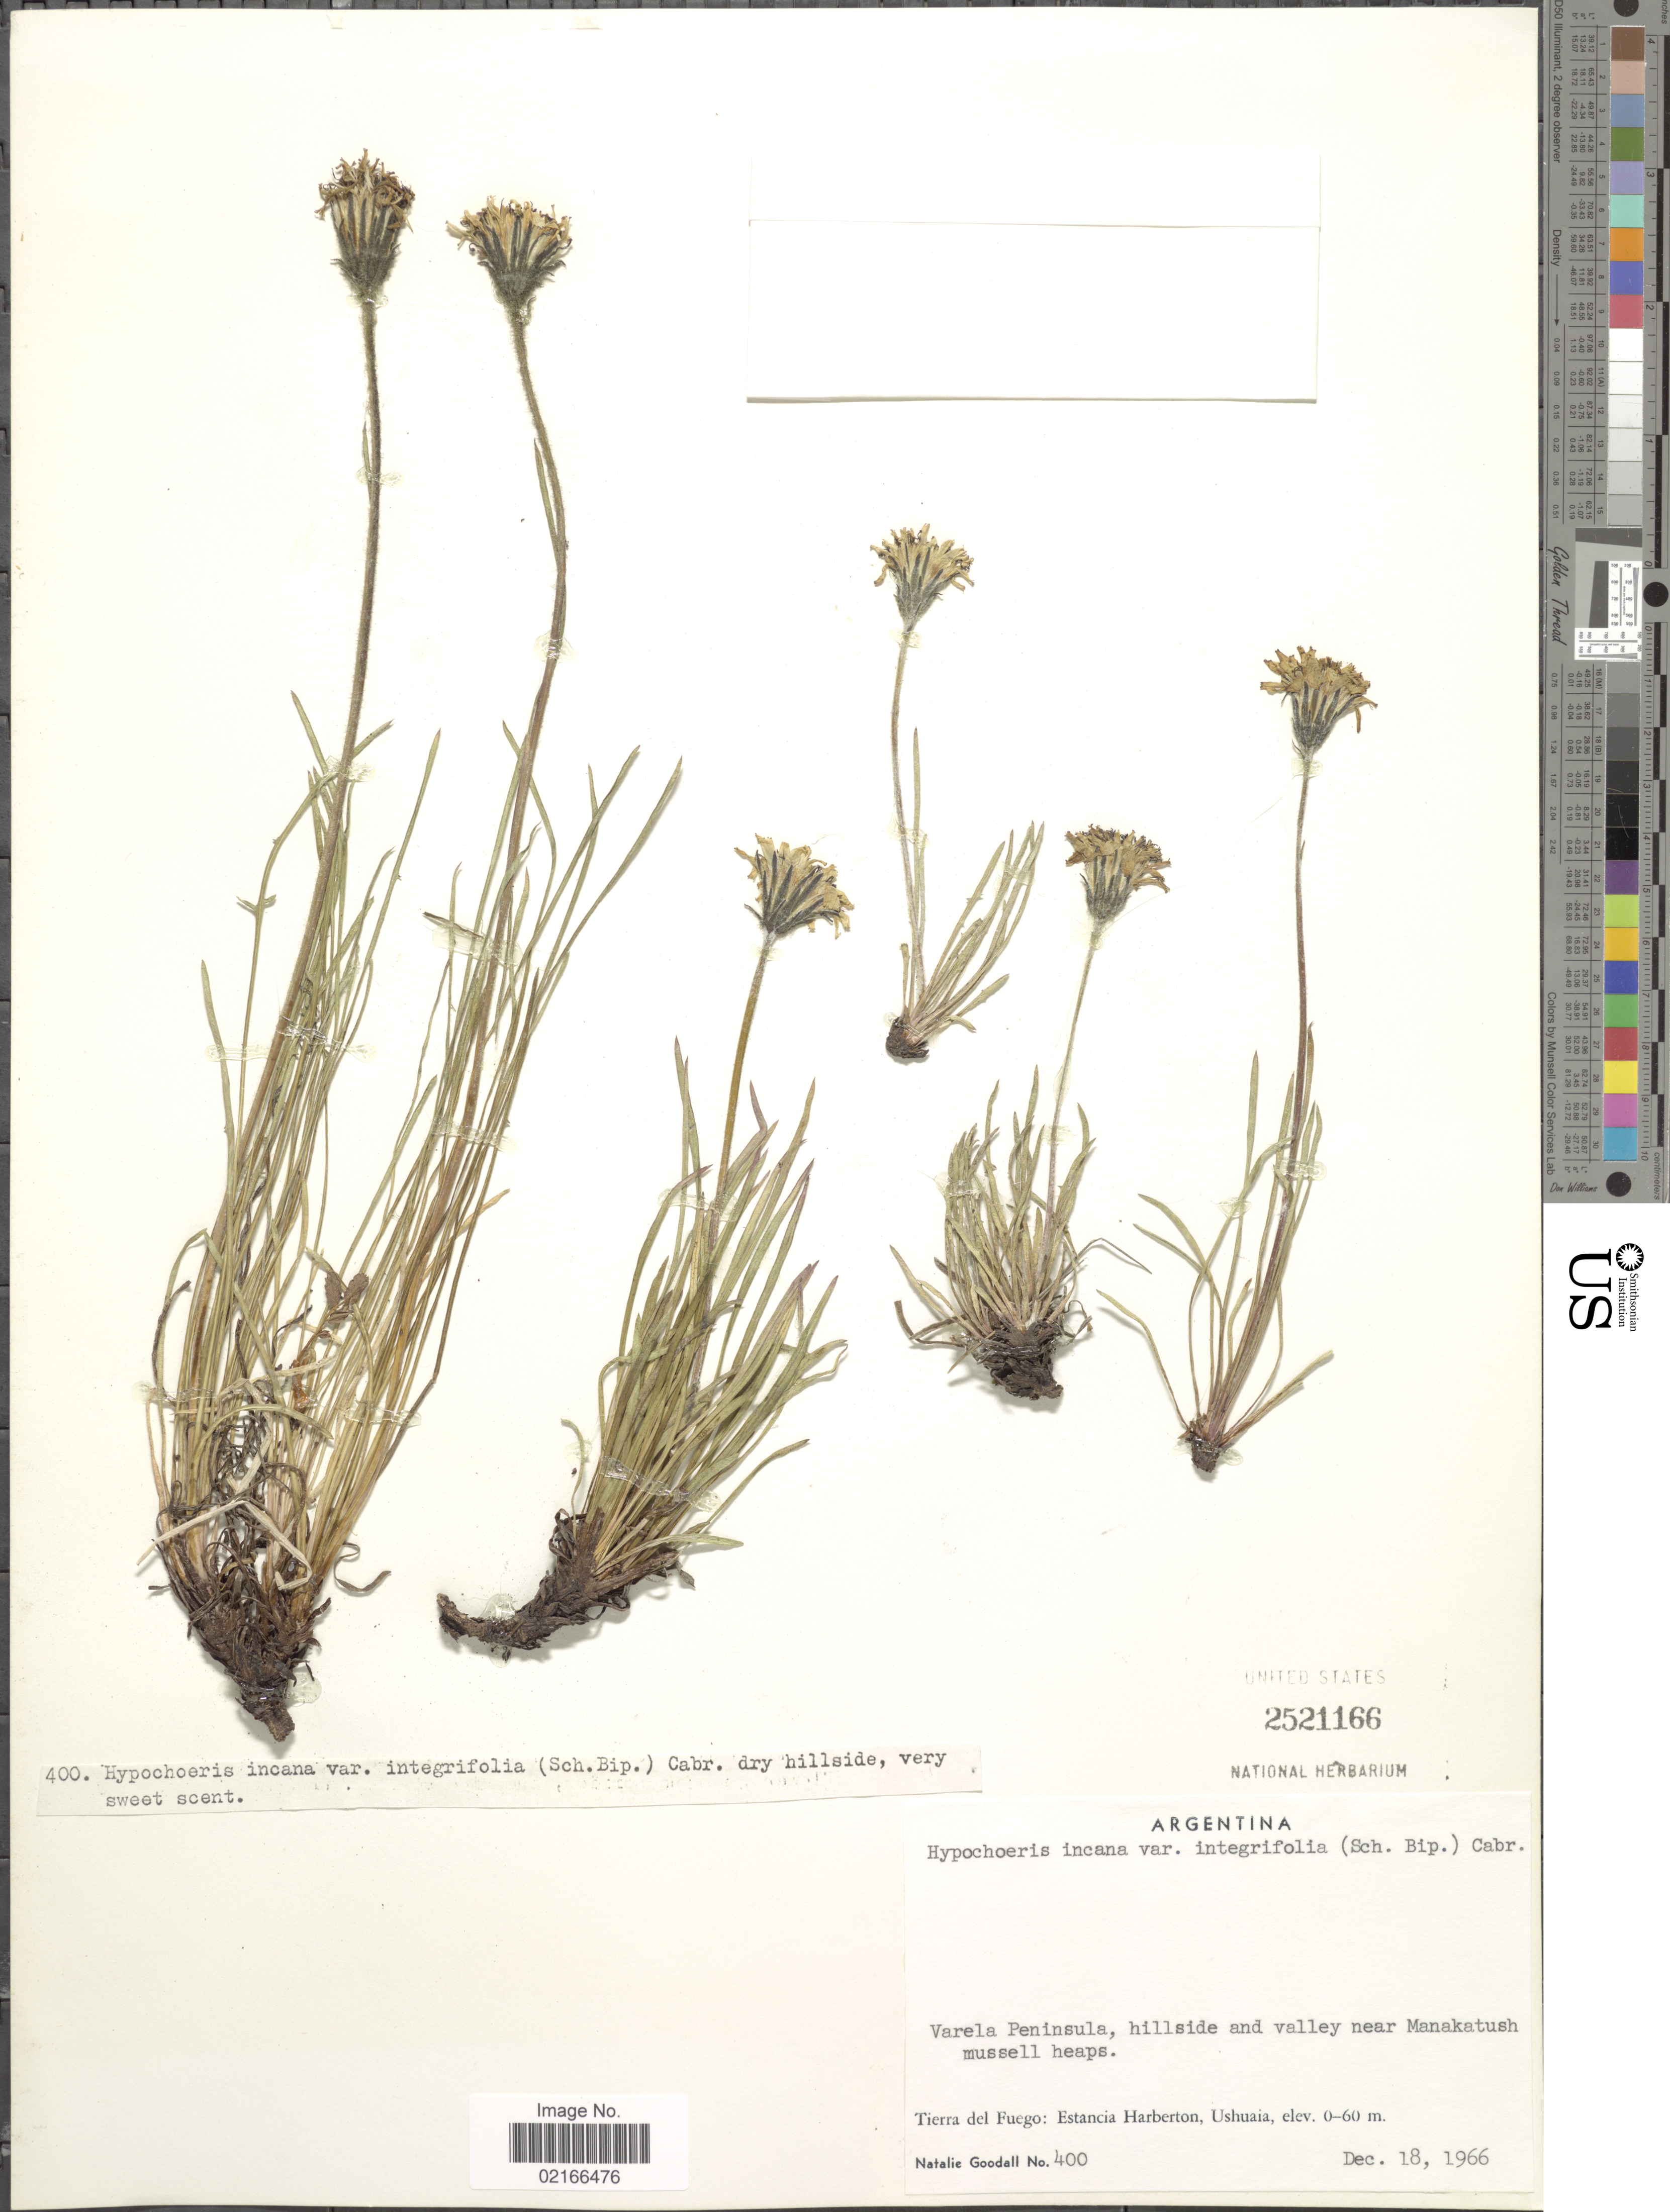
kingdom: Plantae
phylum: Tracheophyta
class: Magnoliopsida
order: Asterales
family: Asteraceae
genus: Hypochaeris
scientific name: Hypochaeris incana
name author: (Hook. & Arn.) Macloskie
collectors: N. Goodall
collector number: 400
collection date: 1966-12-18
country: Argentina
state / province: Tierra del Fuego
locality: Estancia Harberton, Ushuaia. Varela Peninsula, hillside and valley near Manakatush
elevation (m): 0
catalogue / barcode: US 2521166